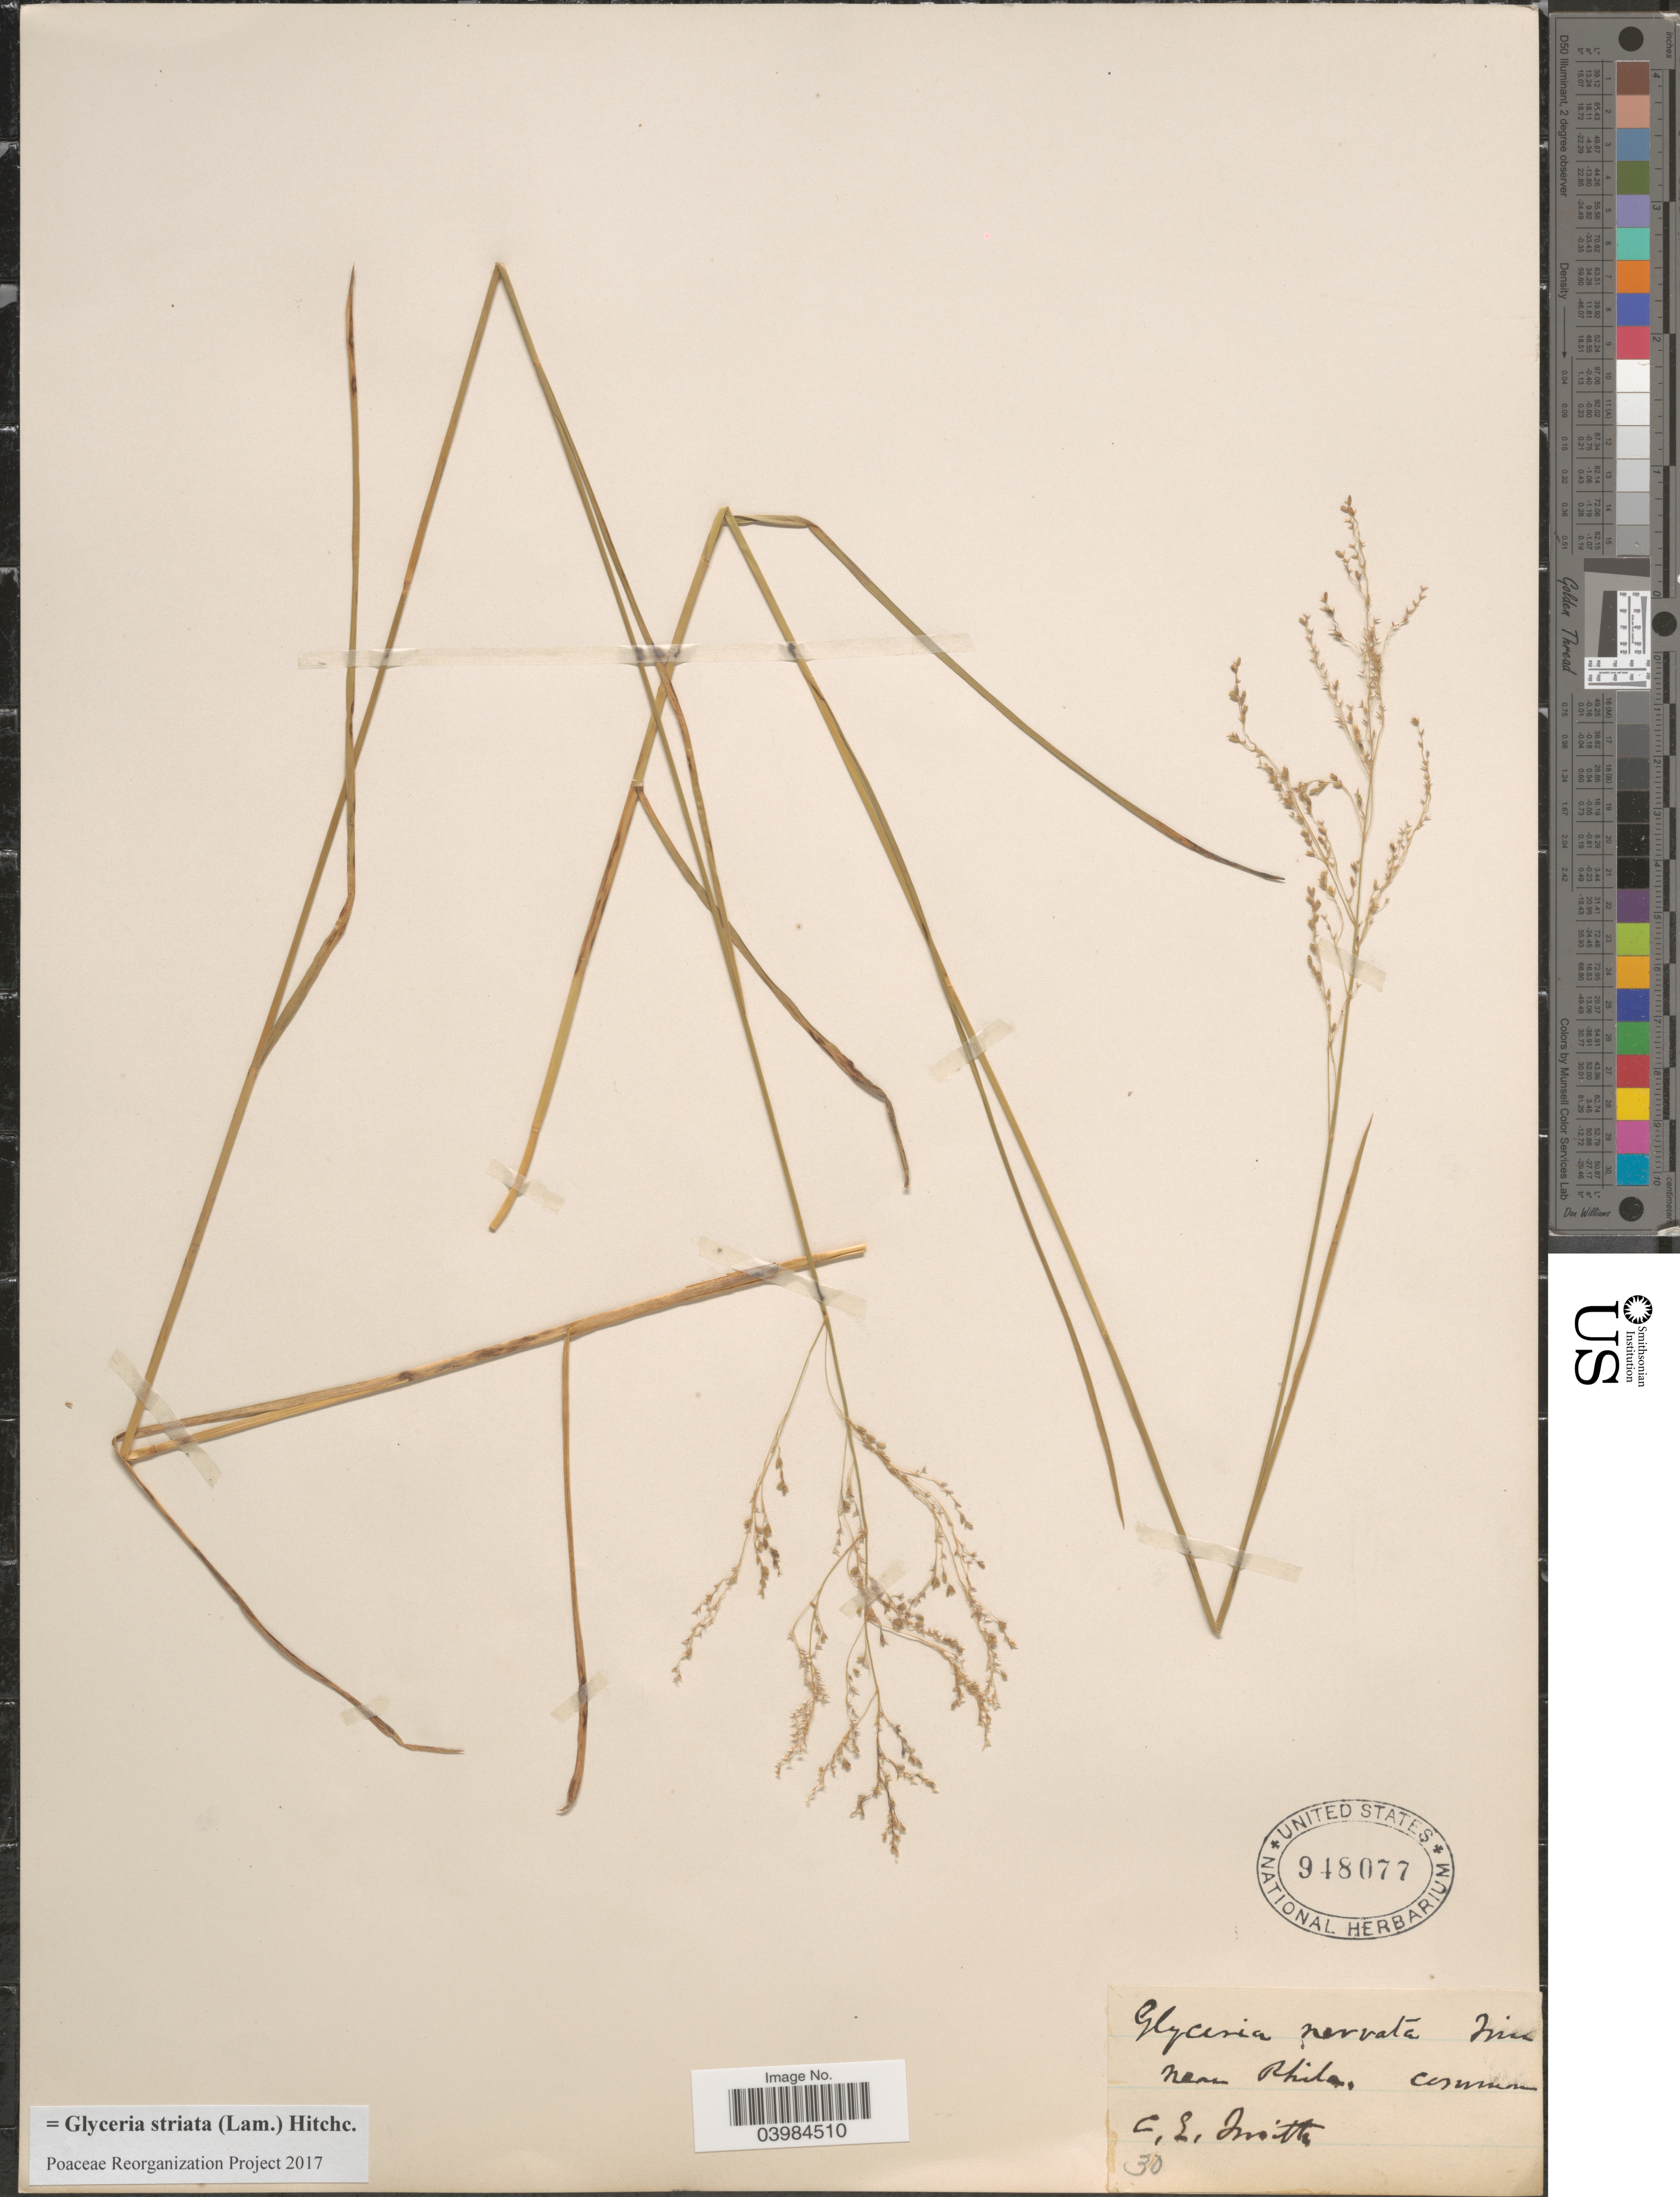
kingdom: Plantae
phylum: Tracheophyta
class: Liliopsida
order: Poales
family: Poaceae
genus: Glyceria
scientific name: Glyceria striata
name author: (Lam.) Hitchc.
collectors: C. E. Smith Jr.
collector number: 30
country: United States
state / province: Pennsylvania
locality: Near Phila.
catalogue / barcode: US 948077